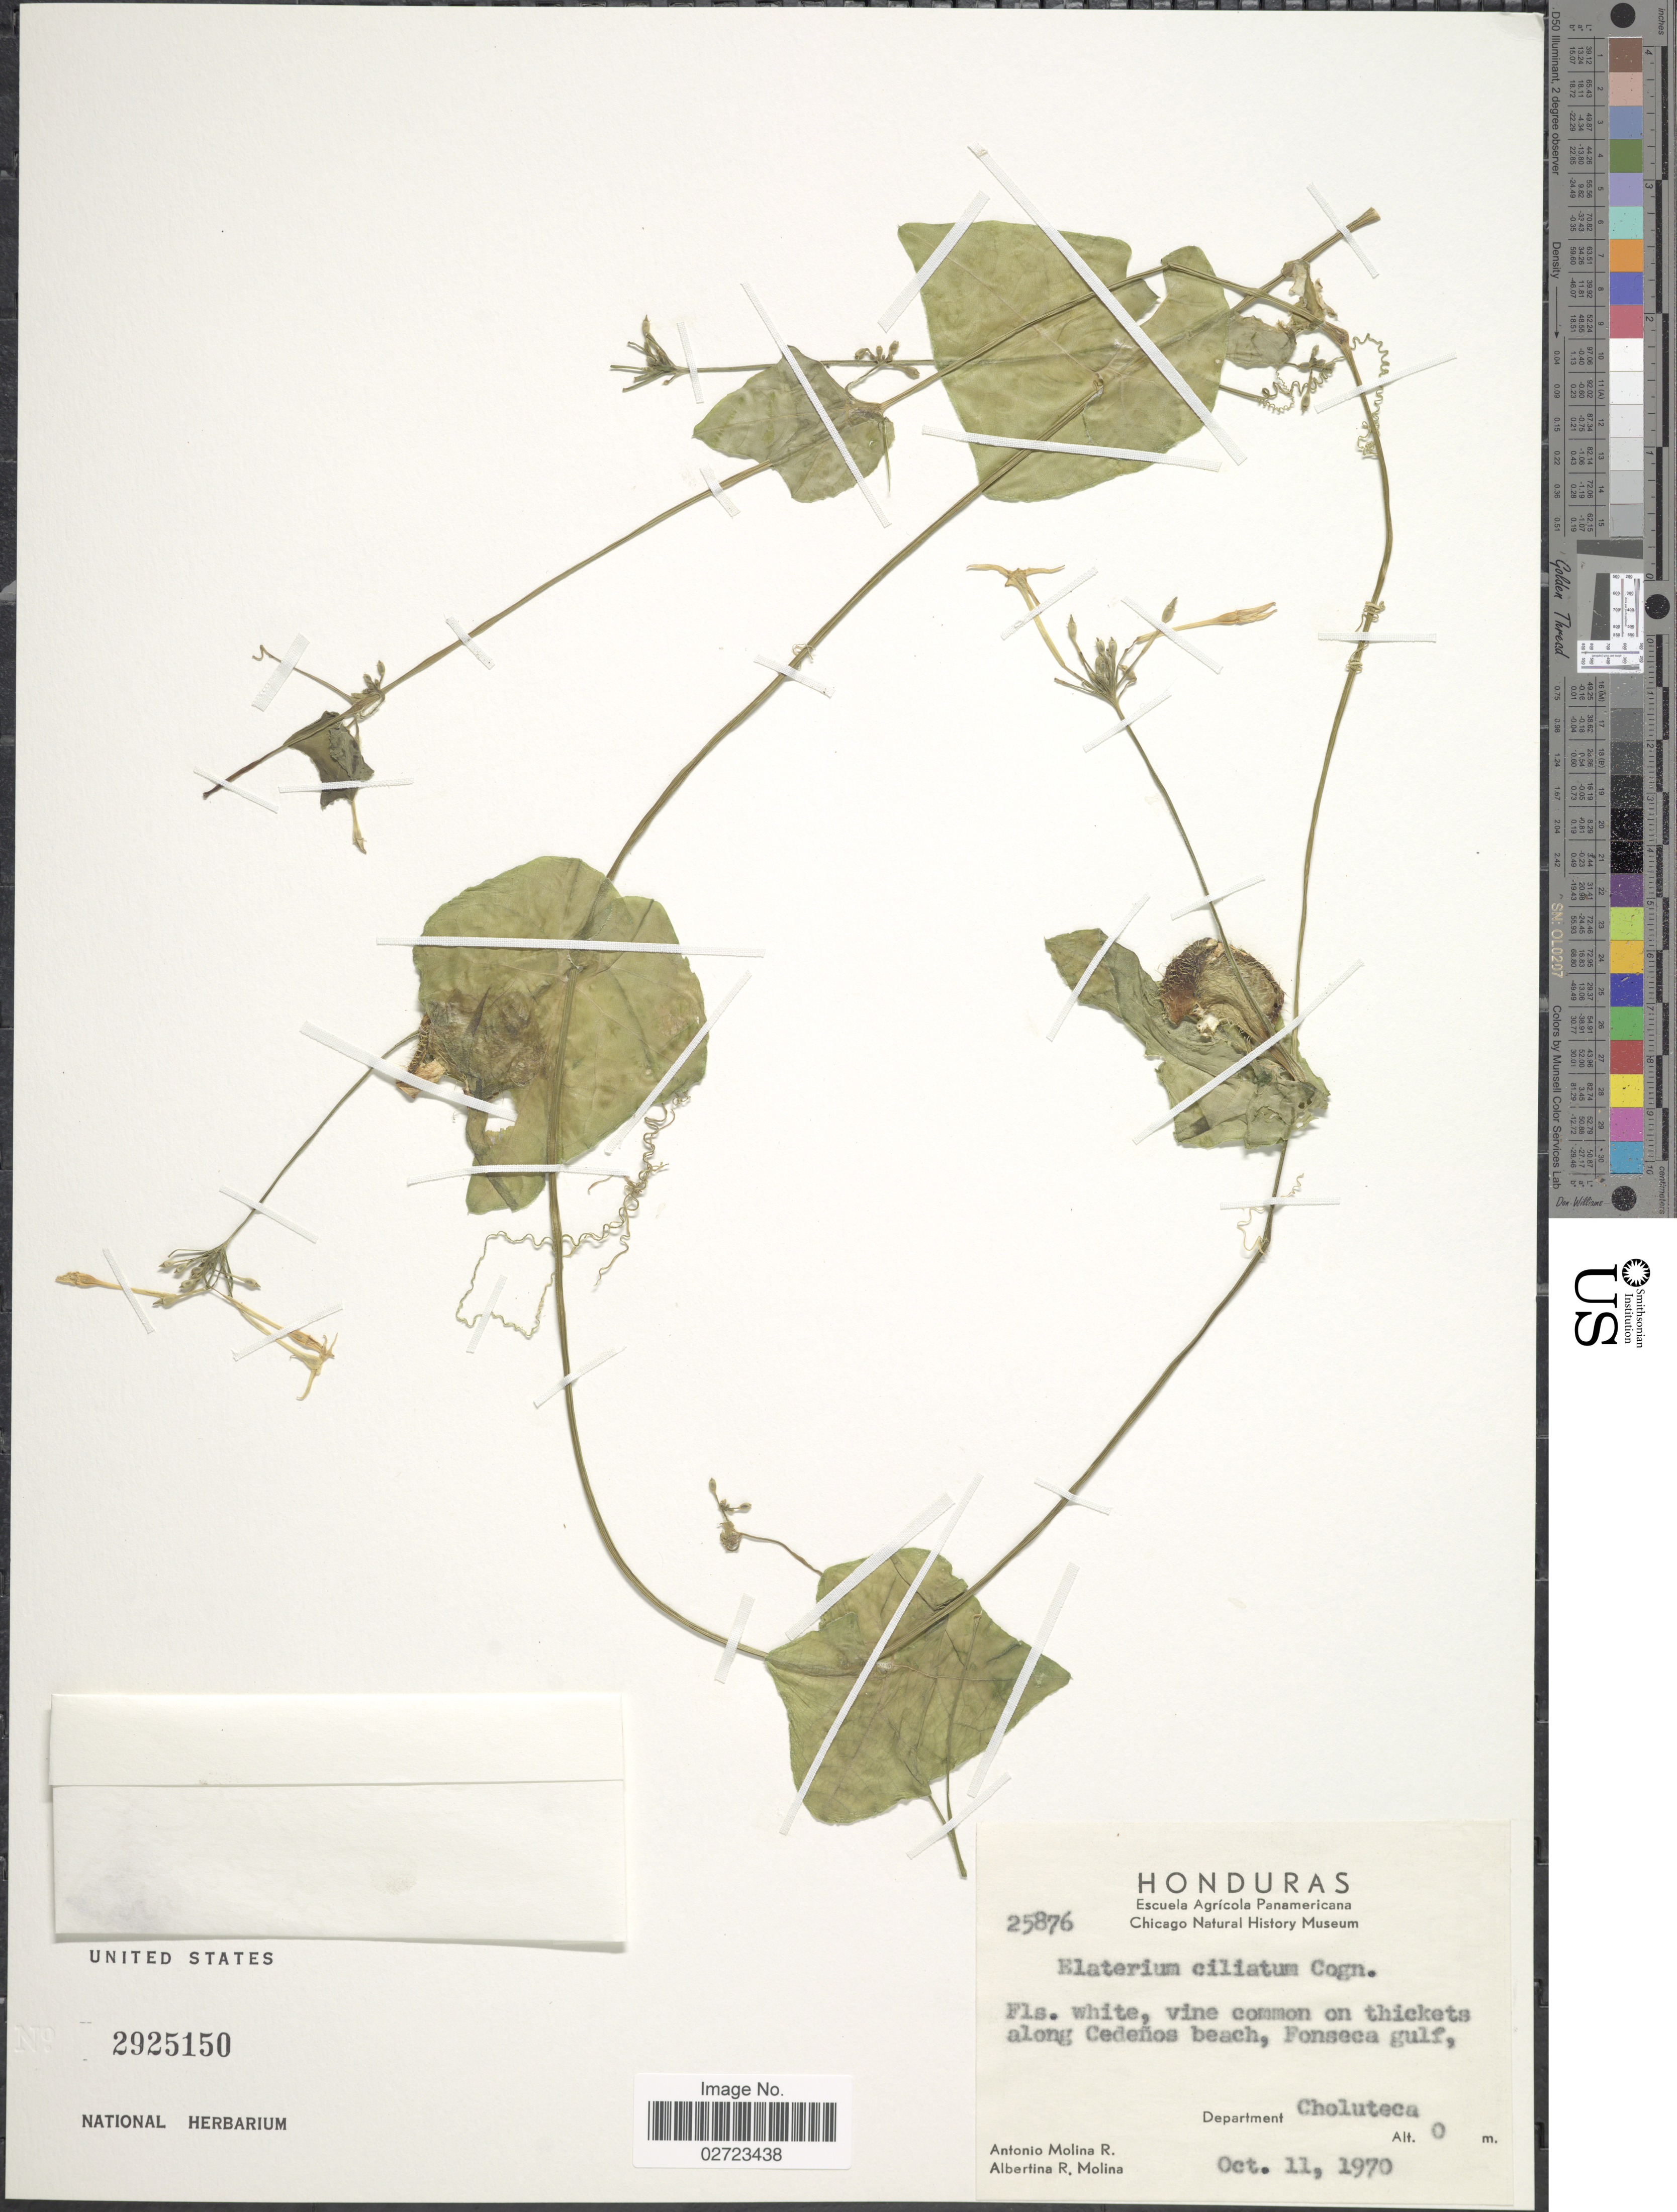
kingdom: Plantae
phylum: Tracheophyta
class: Magnoliopsida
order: Cucurbitales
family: Cucurbitaceae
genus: Cyclanthera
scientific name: Cyclanthera carthagenensis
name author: (Jacq.) H. Schaef. & S.S. Renner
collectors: A. Molina R. & A. R. Molina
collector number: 25876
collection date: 1970-10-11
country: Honduras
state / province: Choluteca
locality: Common on thickets along Cedenos beach, Fonseca gulf.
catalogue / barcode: US 2925150